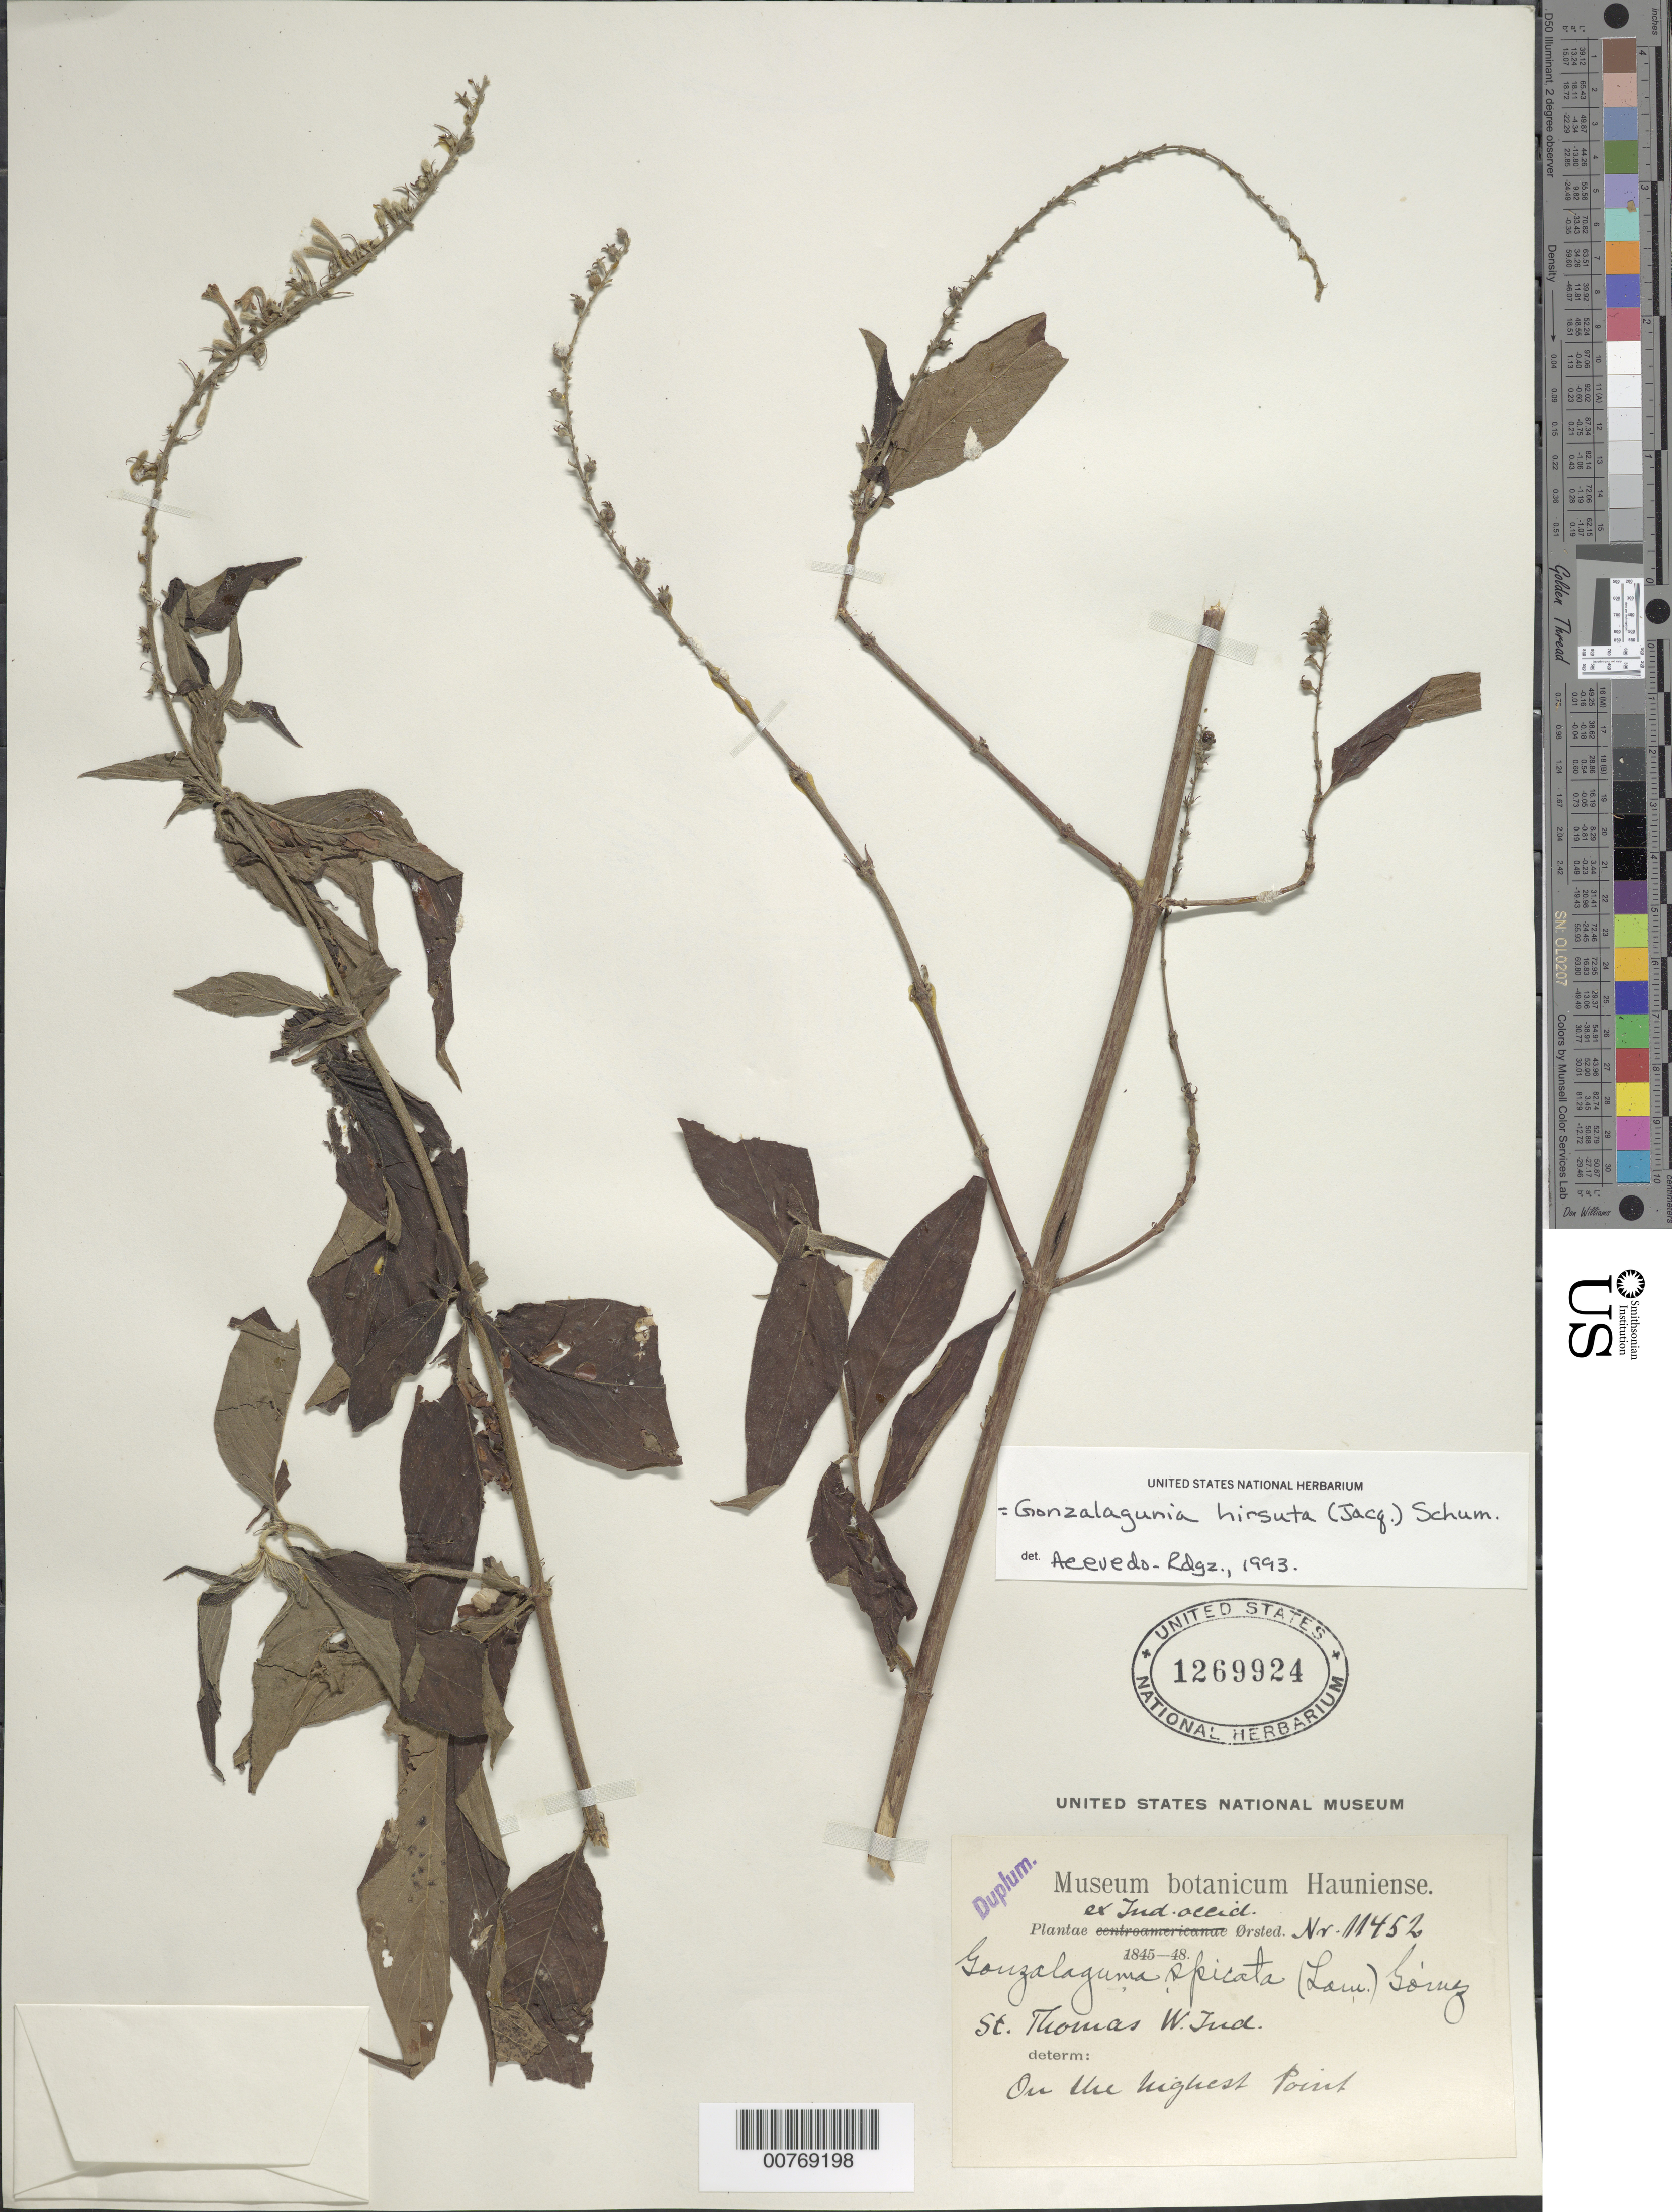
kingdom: Plantae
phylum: Tracheophyta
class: Magnoliopsida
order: Gentianales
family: Rubiaceae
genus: Gonzalagunia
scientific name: Gonzalagunia hirsuta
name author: (Jacq.) K. Schum.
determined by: Acevedo-Rodríguez, P., (BOT), Smithsonian Institution - National Museum of Natural History (UNITED STATES)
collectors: A. S. Oersted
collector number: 11452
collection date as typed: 1845 to -- --- 1848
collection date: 1845/1848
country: U.S. Virgin Islands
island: St. Thomas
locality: On the highest point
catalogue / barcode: US 1269924